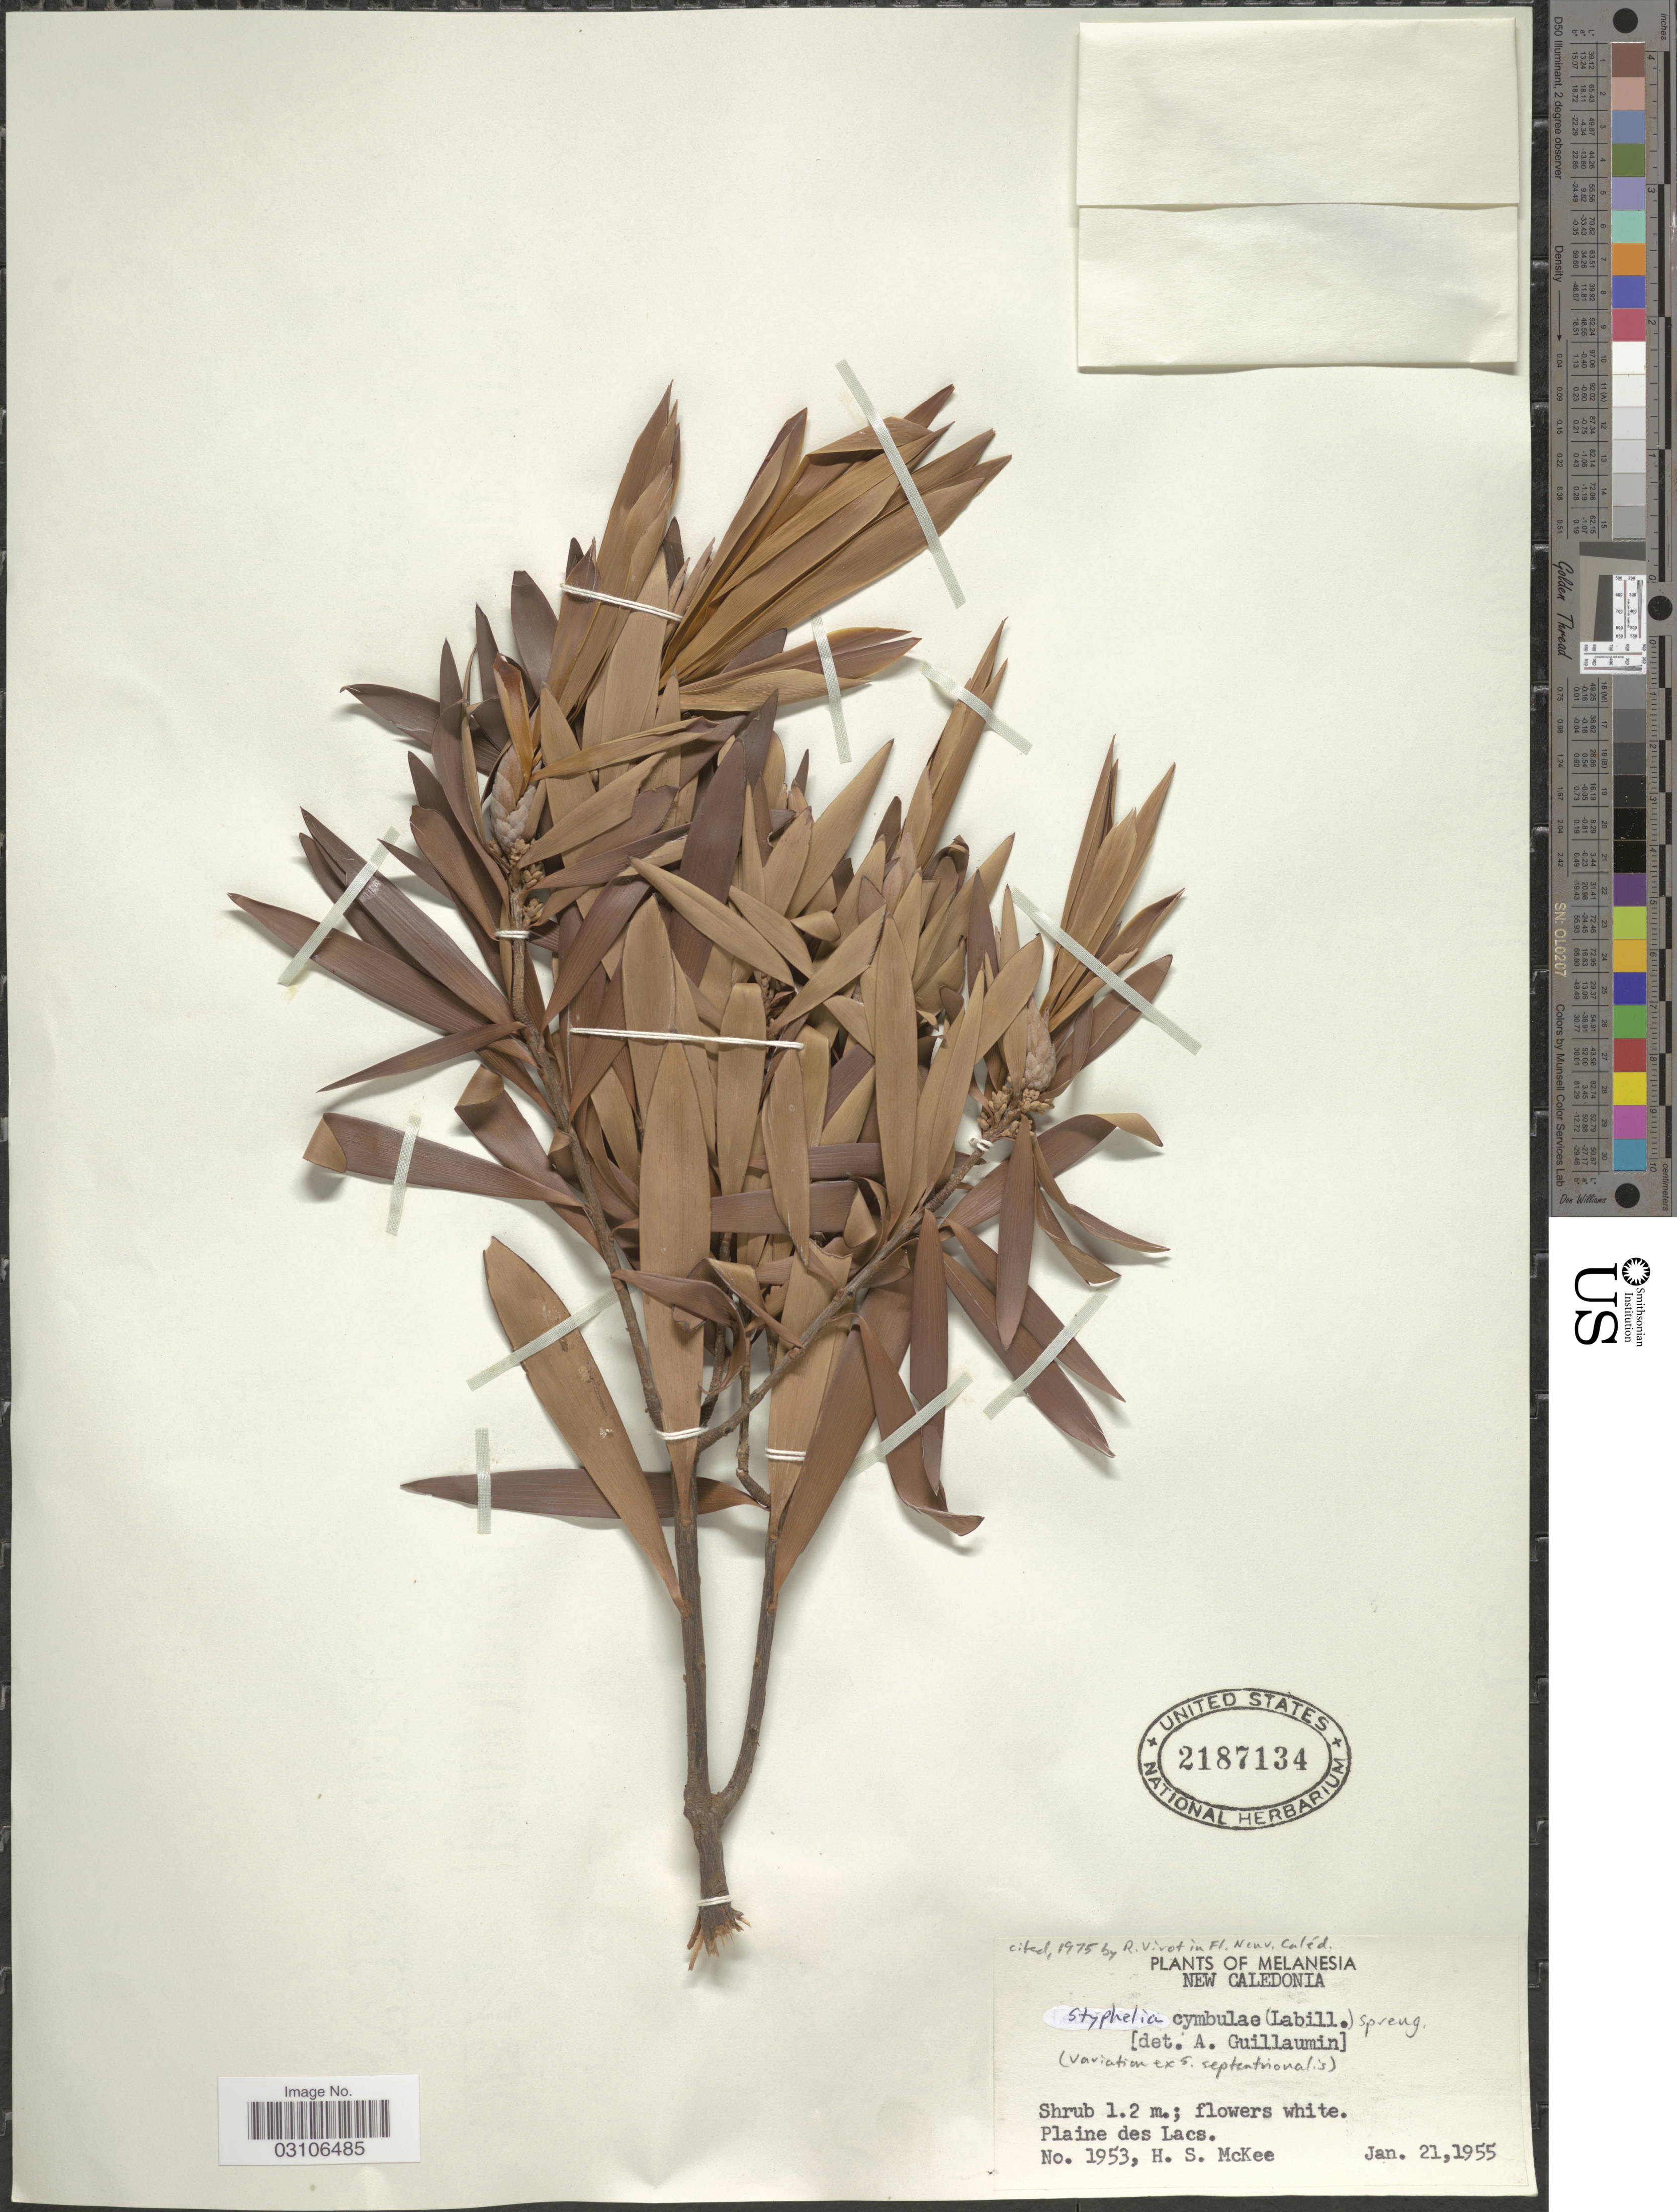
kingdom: Plantae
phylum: Tracheophyta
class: Magnoliopsida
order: Ericales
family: Ericaceae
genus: Styphelia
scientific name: Styphelia cymbulae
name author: (Labill.) Spreng.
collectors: H. S. McKee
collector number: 1953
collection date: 1955-01-21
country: New Caledonia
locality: Plaine des Lacs.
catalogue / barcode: US 2187134